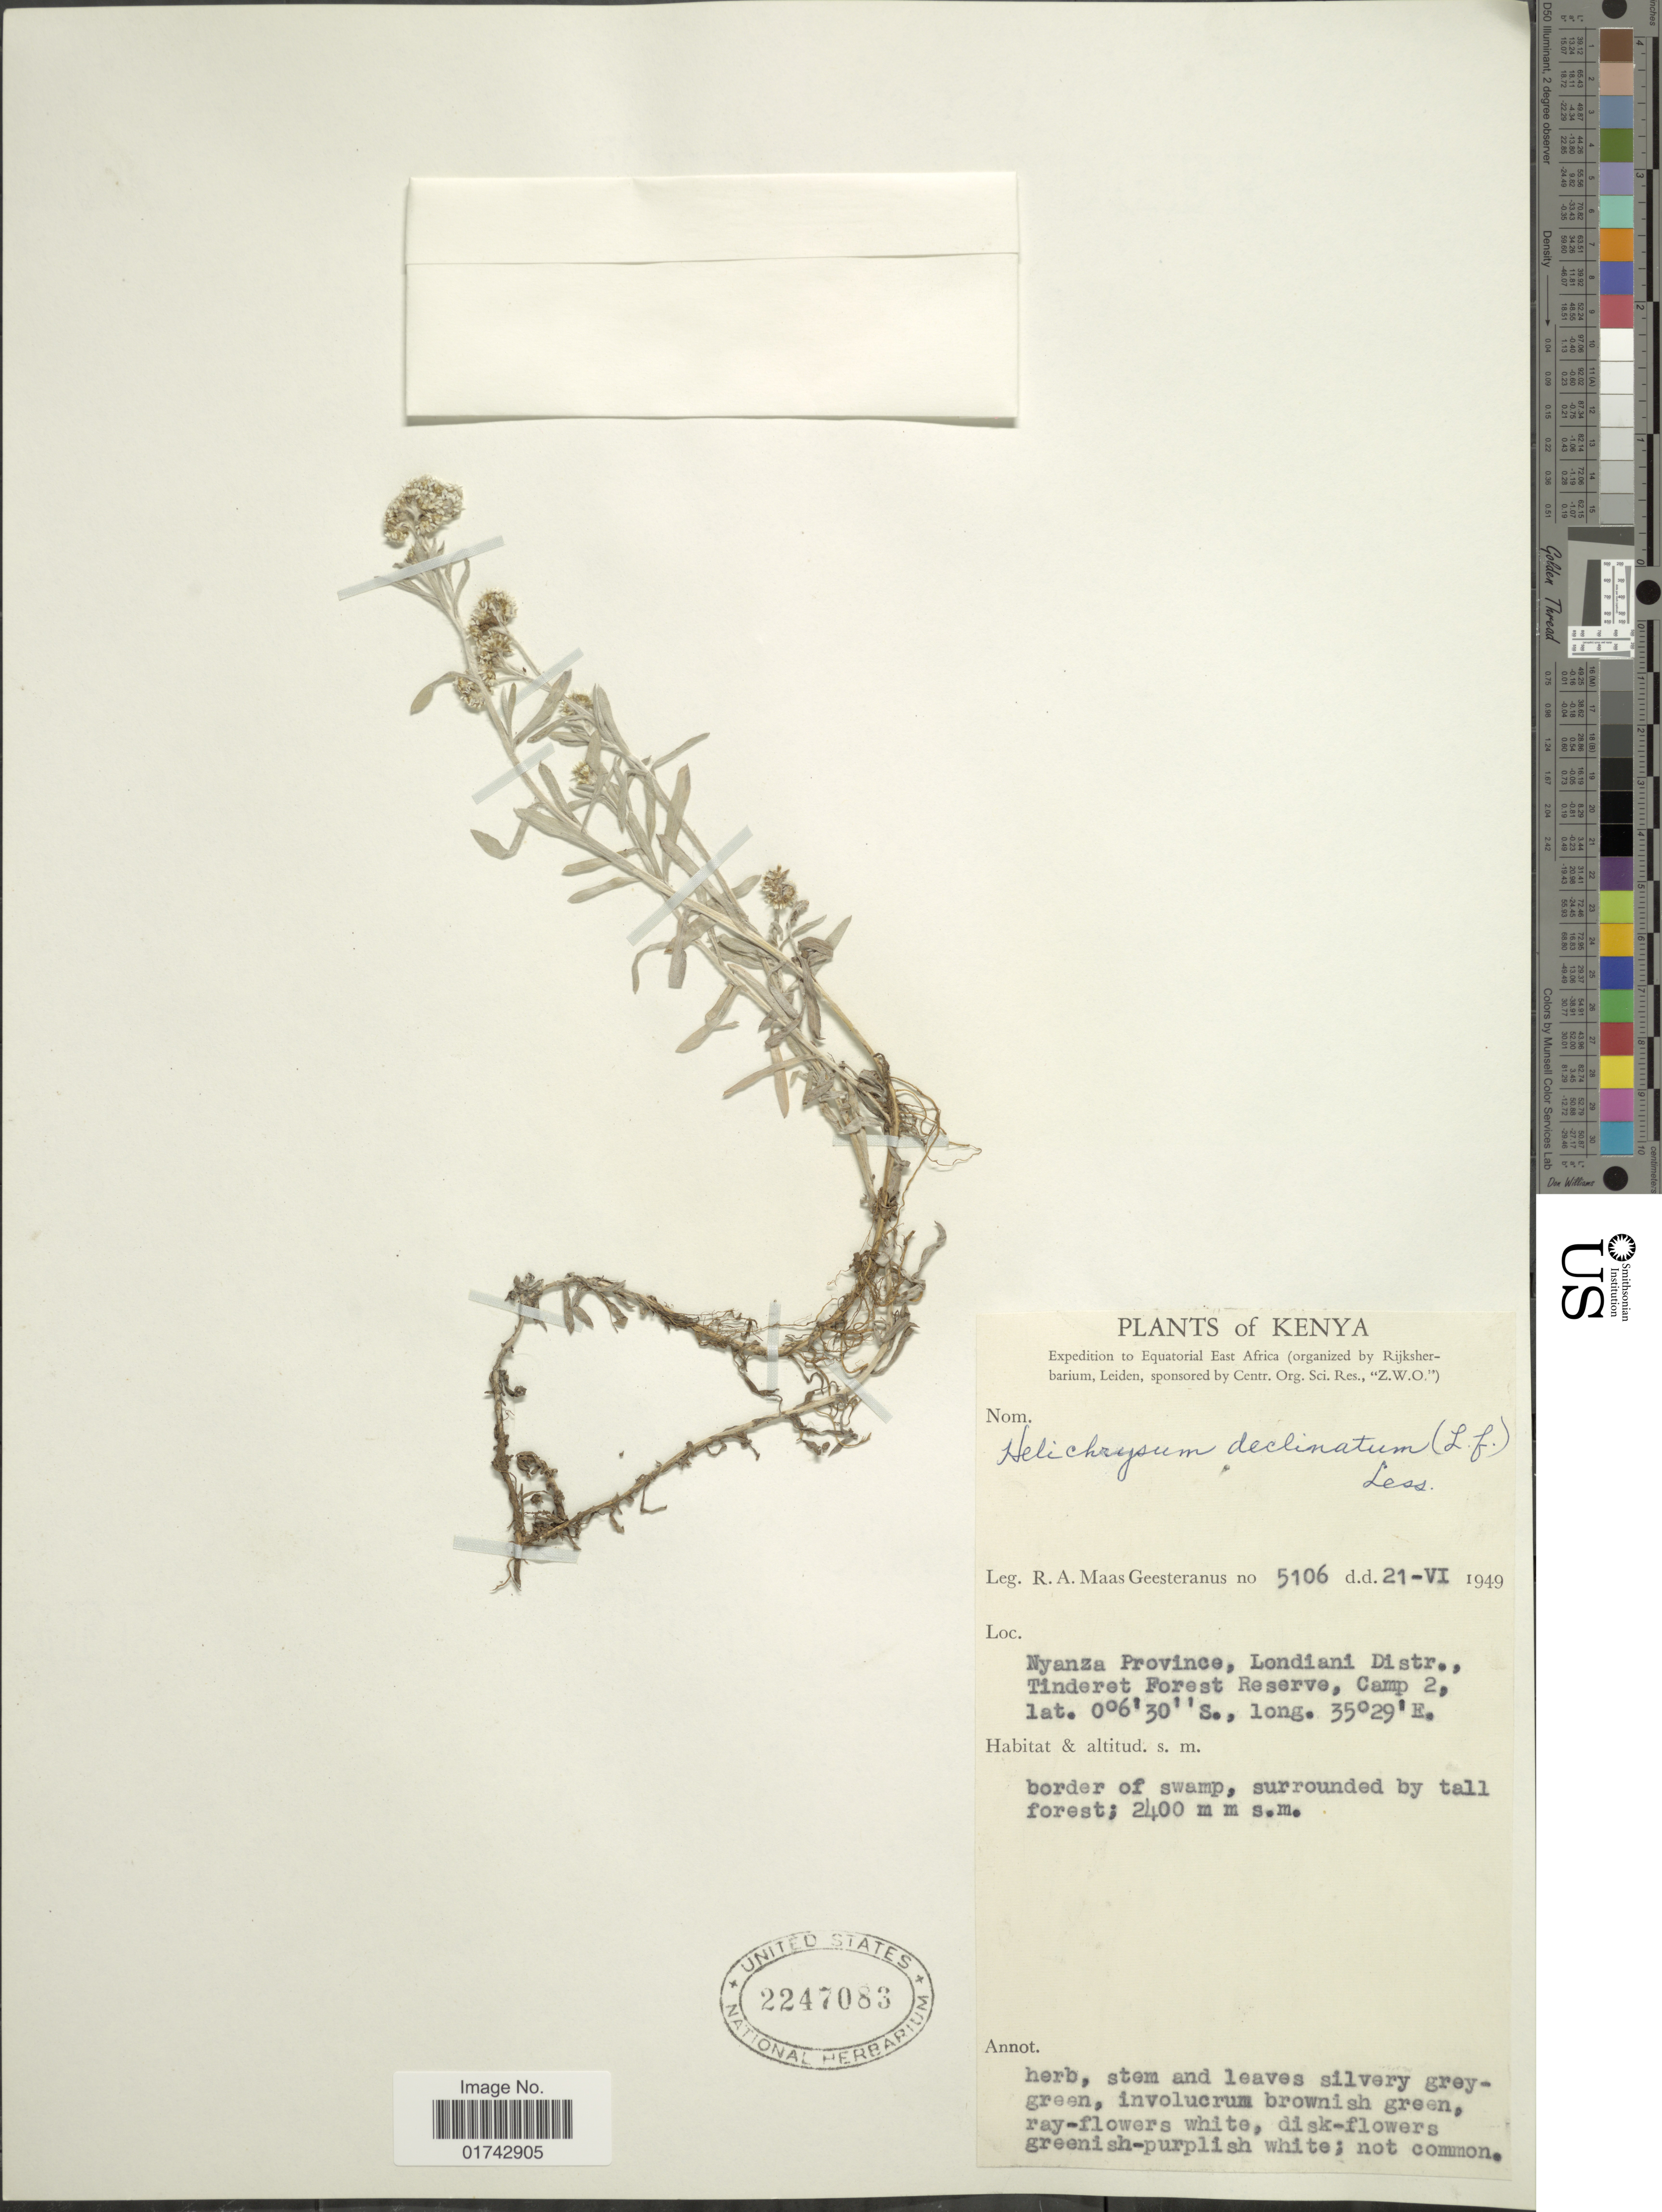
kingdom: Plantae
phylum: Tracheophyta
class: Magnoliopsida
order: Asterales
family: Asteraceae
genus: Helichrysum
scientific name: Helichrysum declinatum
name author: Less.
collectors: R. A. Maas Geesteranus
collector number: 5106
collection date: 1949-06-21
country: Kenya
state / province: Kericho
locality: Nyanza Province, Londiani Distr., Tinderet Forest Reserve, Camp 2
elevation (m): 2400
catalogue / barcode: US 2247083